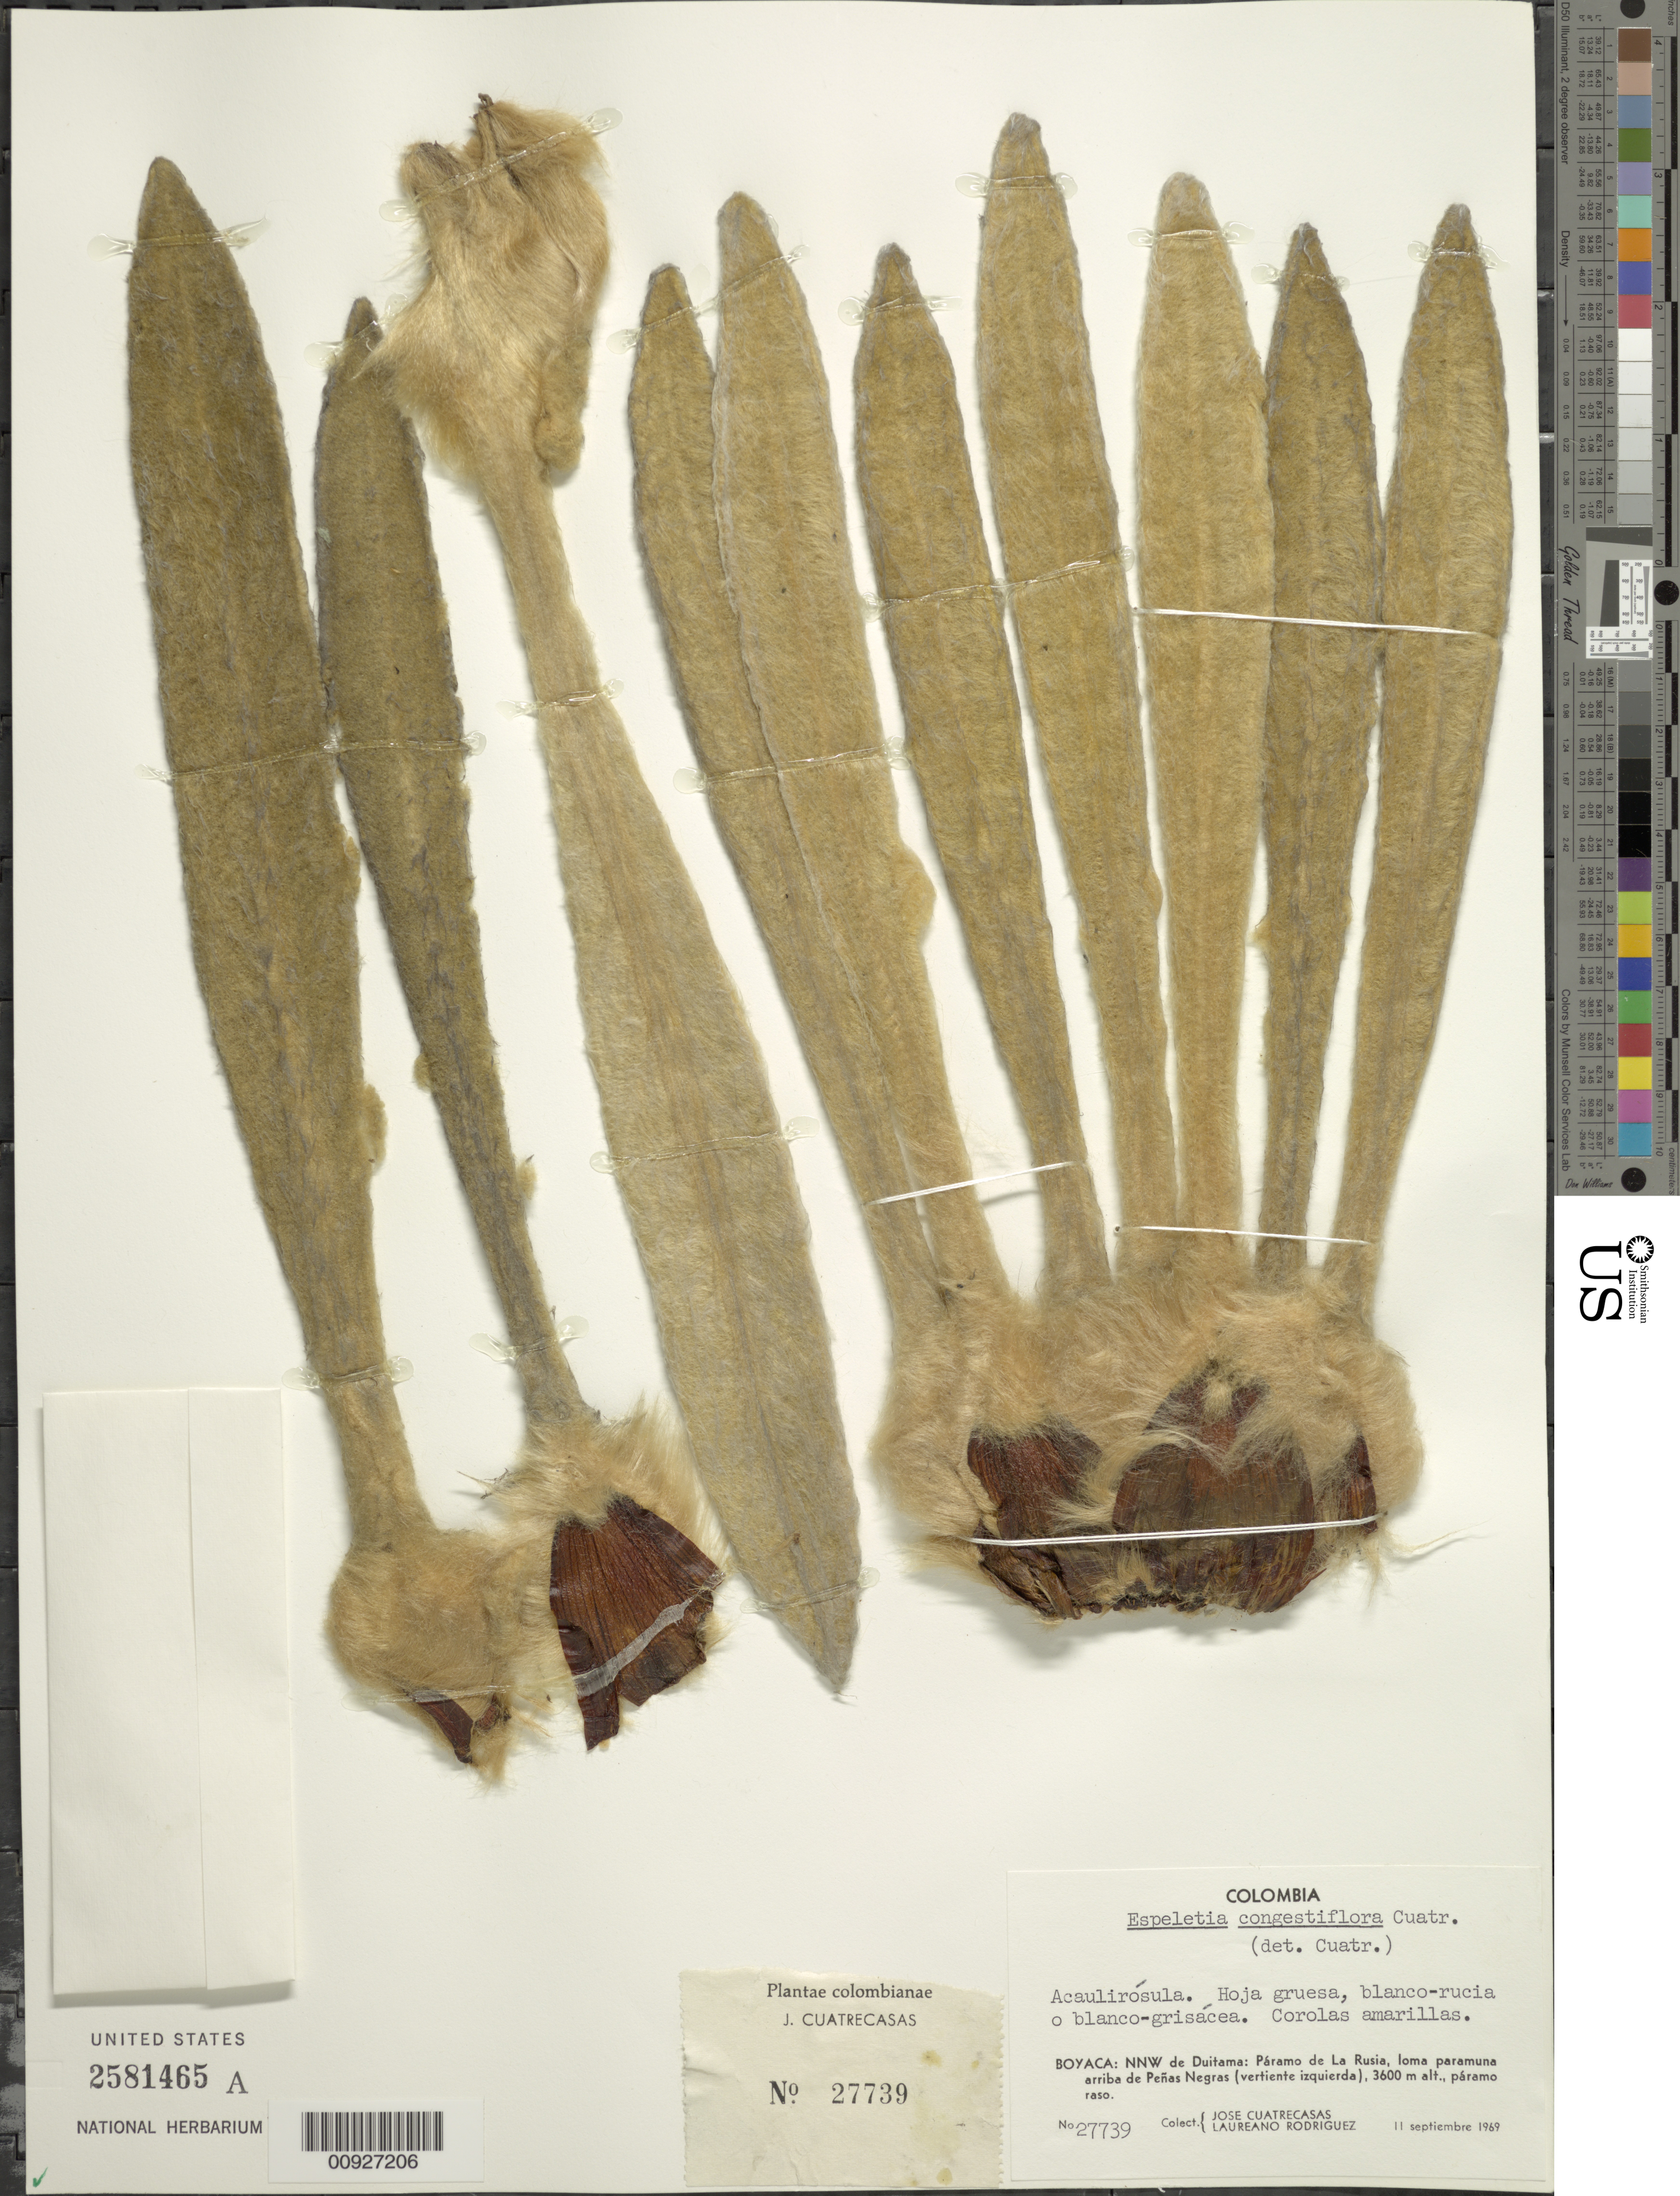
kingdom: Plantae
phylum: Tracheophyta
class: Magnoliopsida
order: Asterales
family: Asteraceae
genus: Espeletia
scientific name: Espeletia congestiflora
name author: Cuatrec.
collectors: J. Cuatrecasas & L. Rodriguez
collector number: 27739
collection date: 1969-09-11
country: Colombia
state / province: Boyacá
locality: P. de La Rusia. NNW de Duitama: Páramo de La Rusia, loma paramuna arriba de Peñas Negras (vertiente izquierda)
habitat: Páramo raso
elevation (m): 3600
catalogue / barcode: US 2581465A